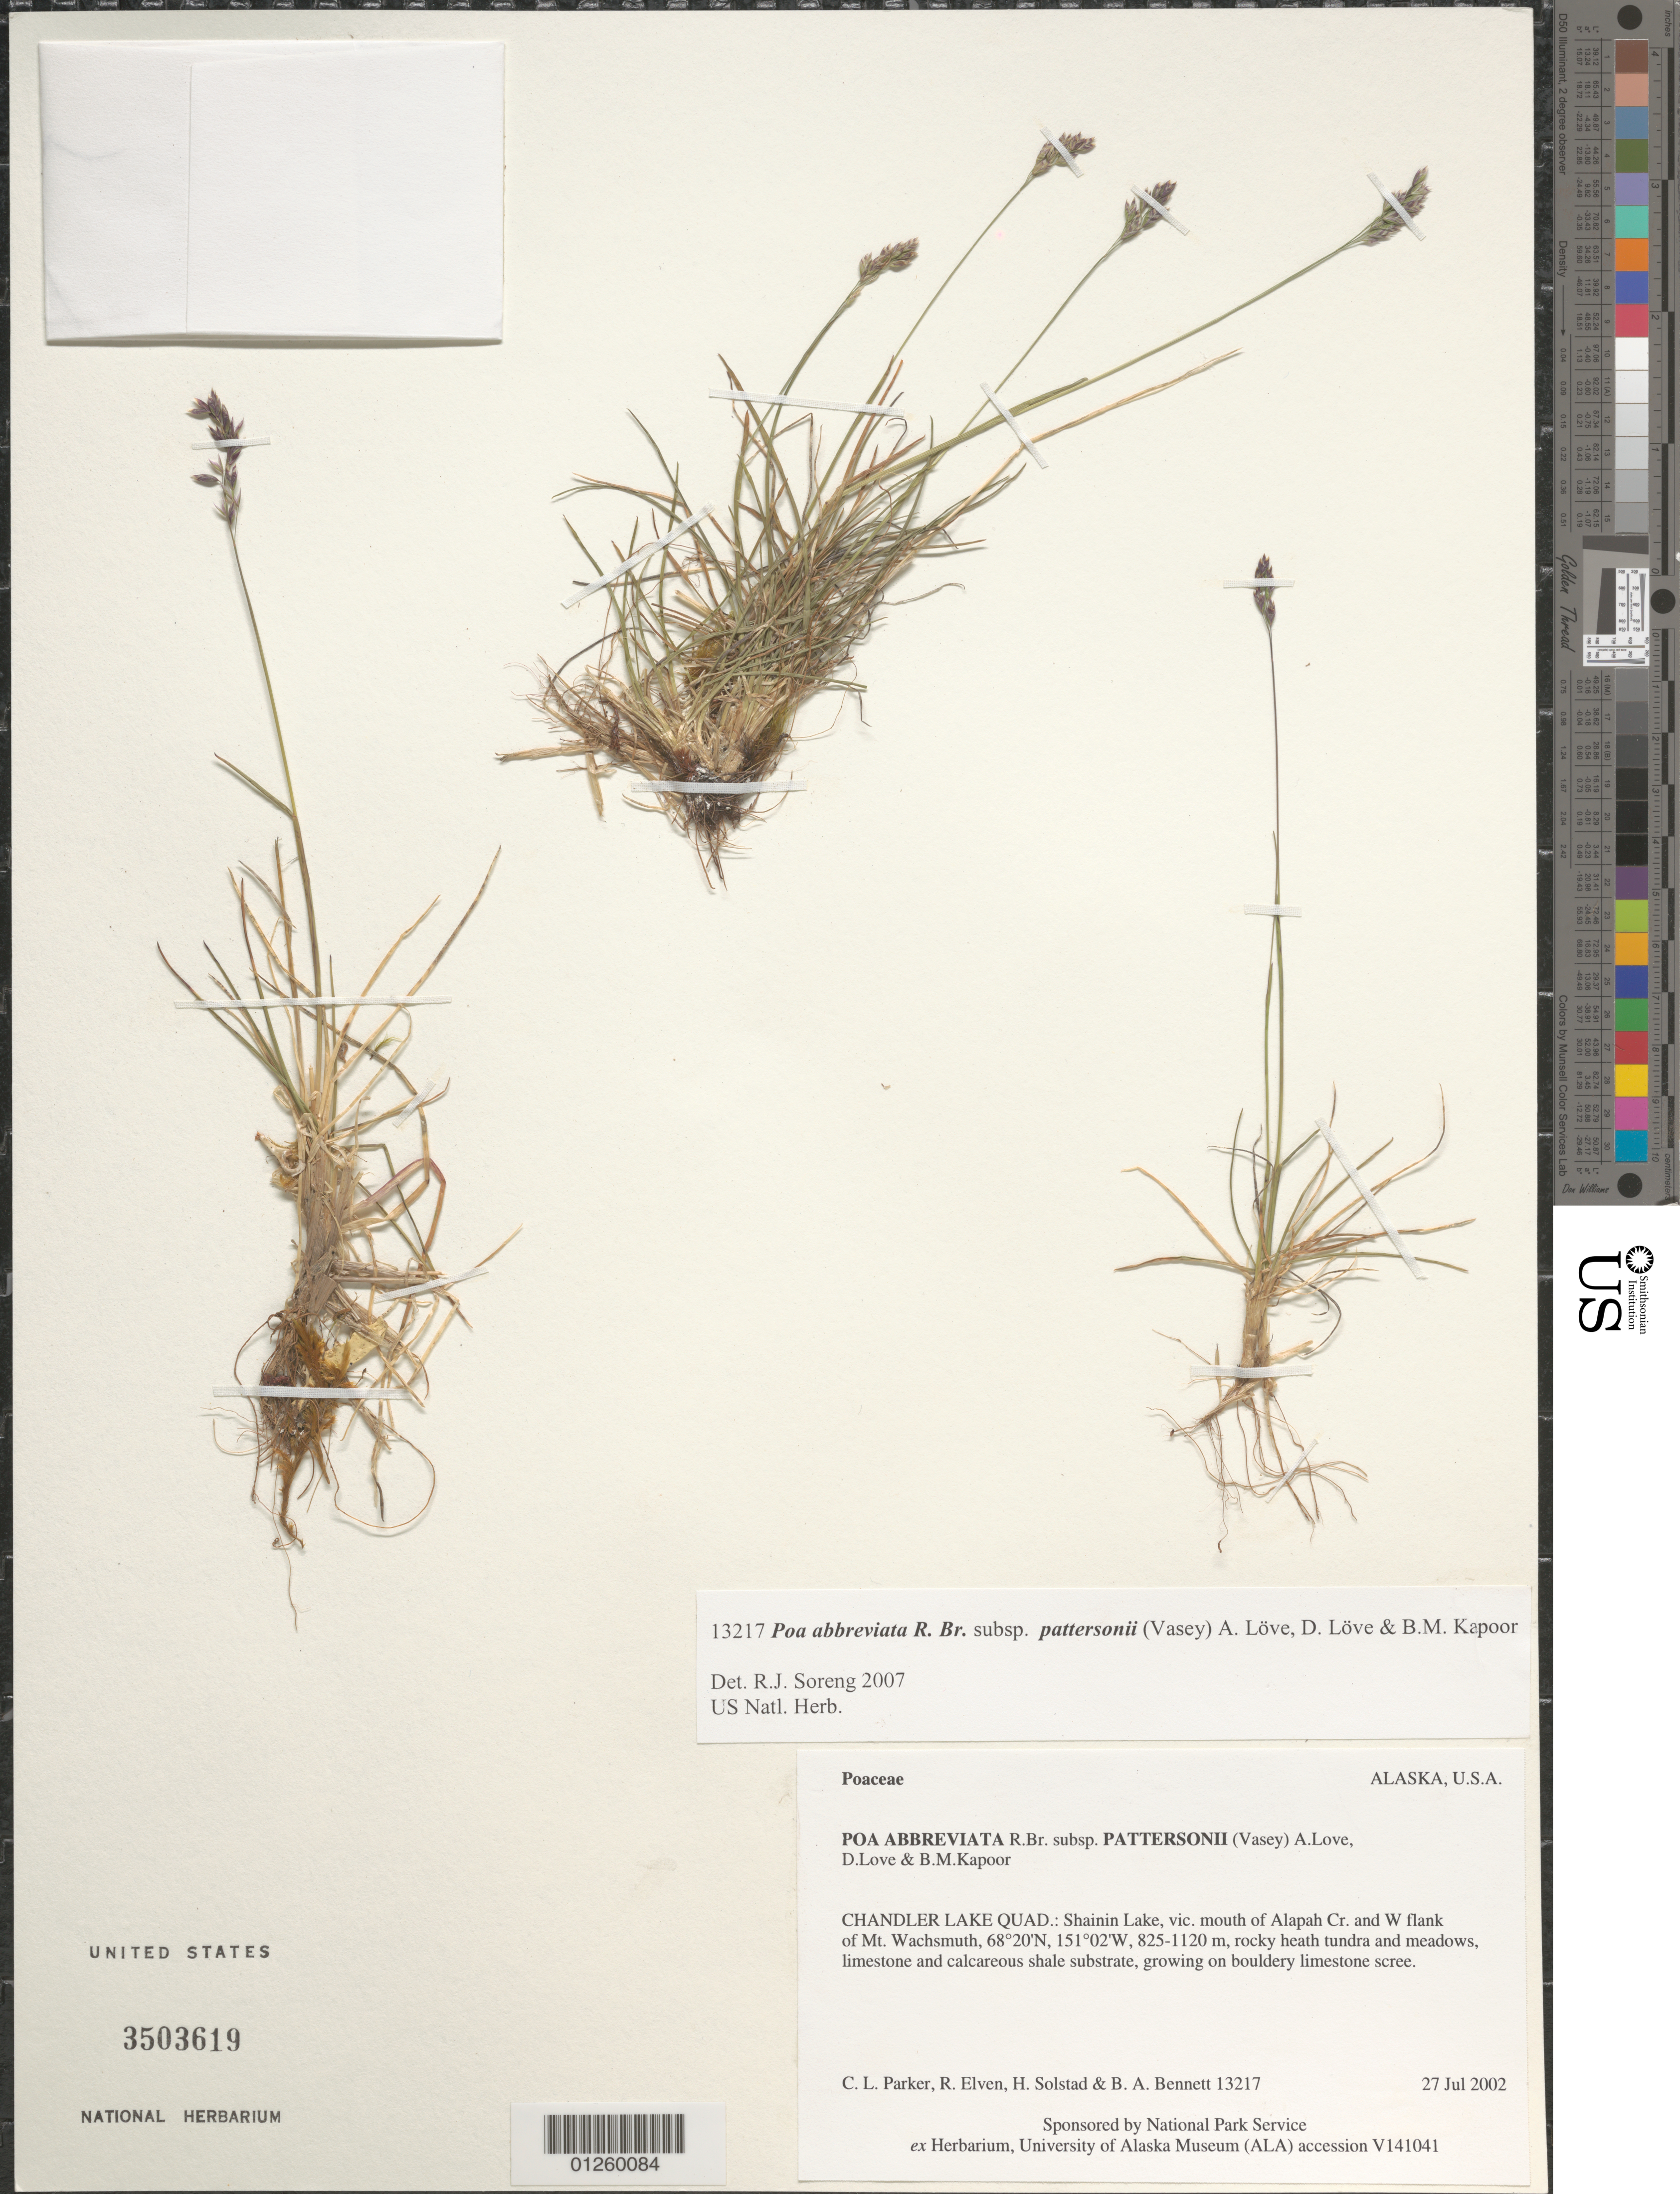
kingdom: Plantae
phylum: Tracheophyta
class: Liliopsida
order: Poales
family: Poaceae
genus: Poa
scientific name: Poa abbreviata subsp. pattersonii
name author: (Vasey) Á. Löve et al.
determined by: Soreng, Robert J., Research Associate (BOT), Smithsonian Institution - National Museum of Natural History (UNITED STATES)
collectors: C. L. Parker, R. Elven, H. Solstad & B. A. Bennett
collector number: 13217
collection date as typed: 27 jul 2002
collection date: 2002-07-27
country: United States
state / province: Alaska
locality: Chandler Lake Quad: Shainin Lake, vic. mouth of Alapah Cr. and W Flank of Mt. Wachsmuuth.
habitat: rocky heath tundra and meadows, limestone and calcareous shale substrate.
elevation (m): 825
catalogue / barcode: US 3503619